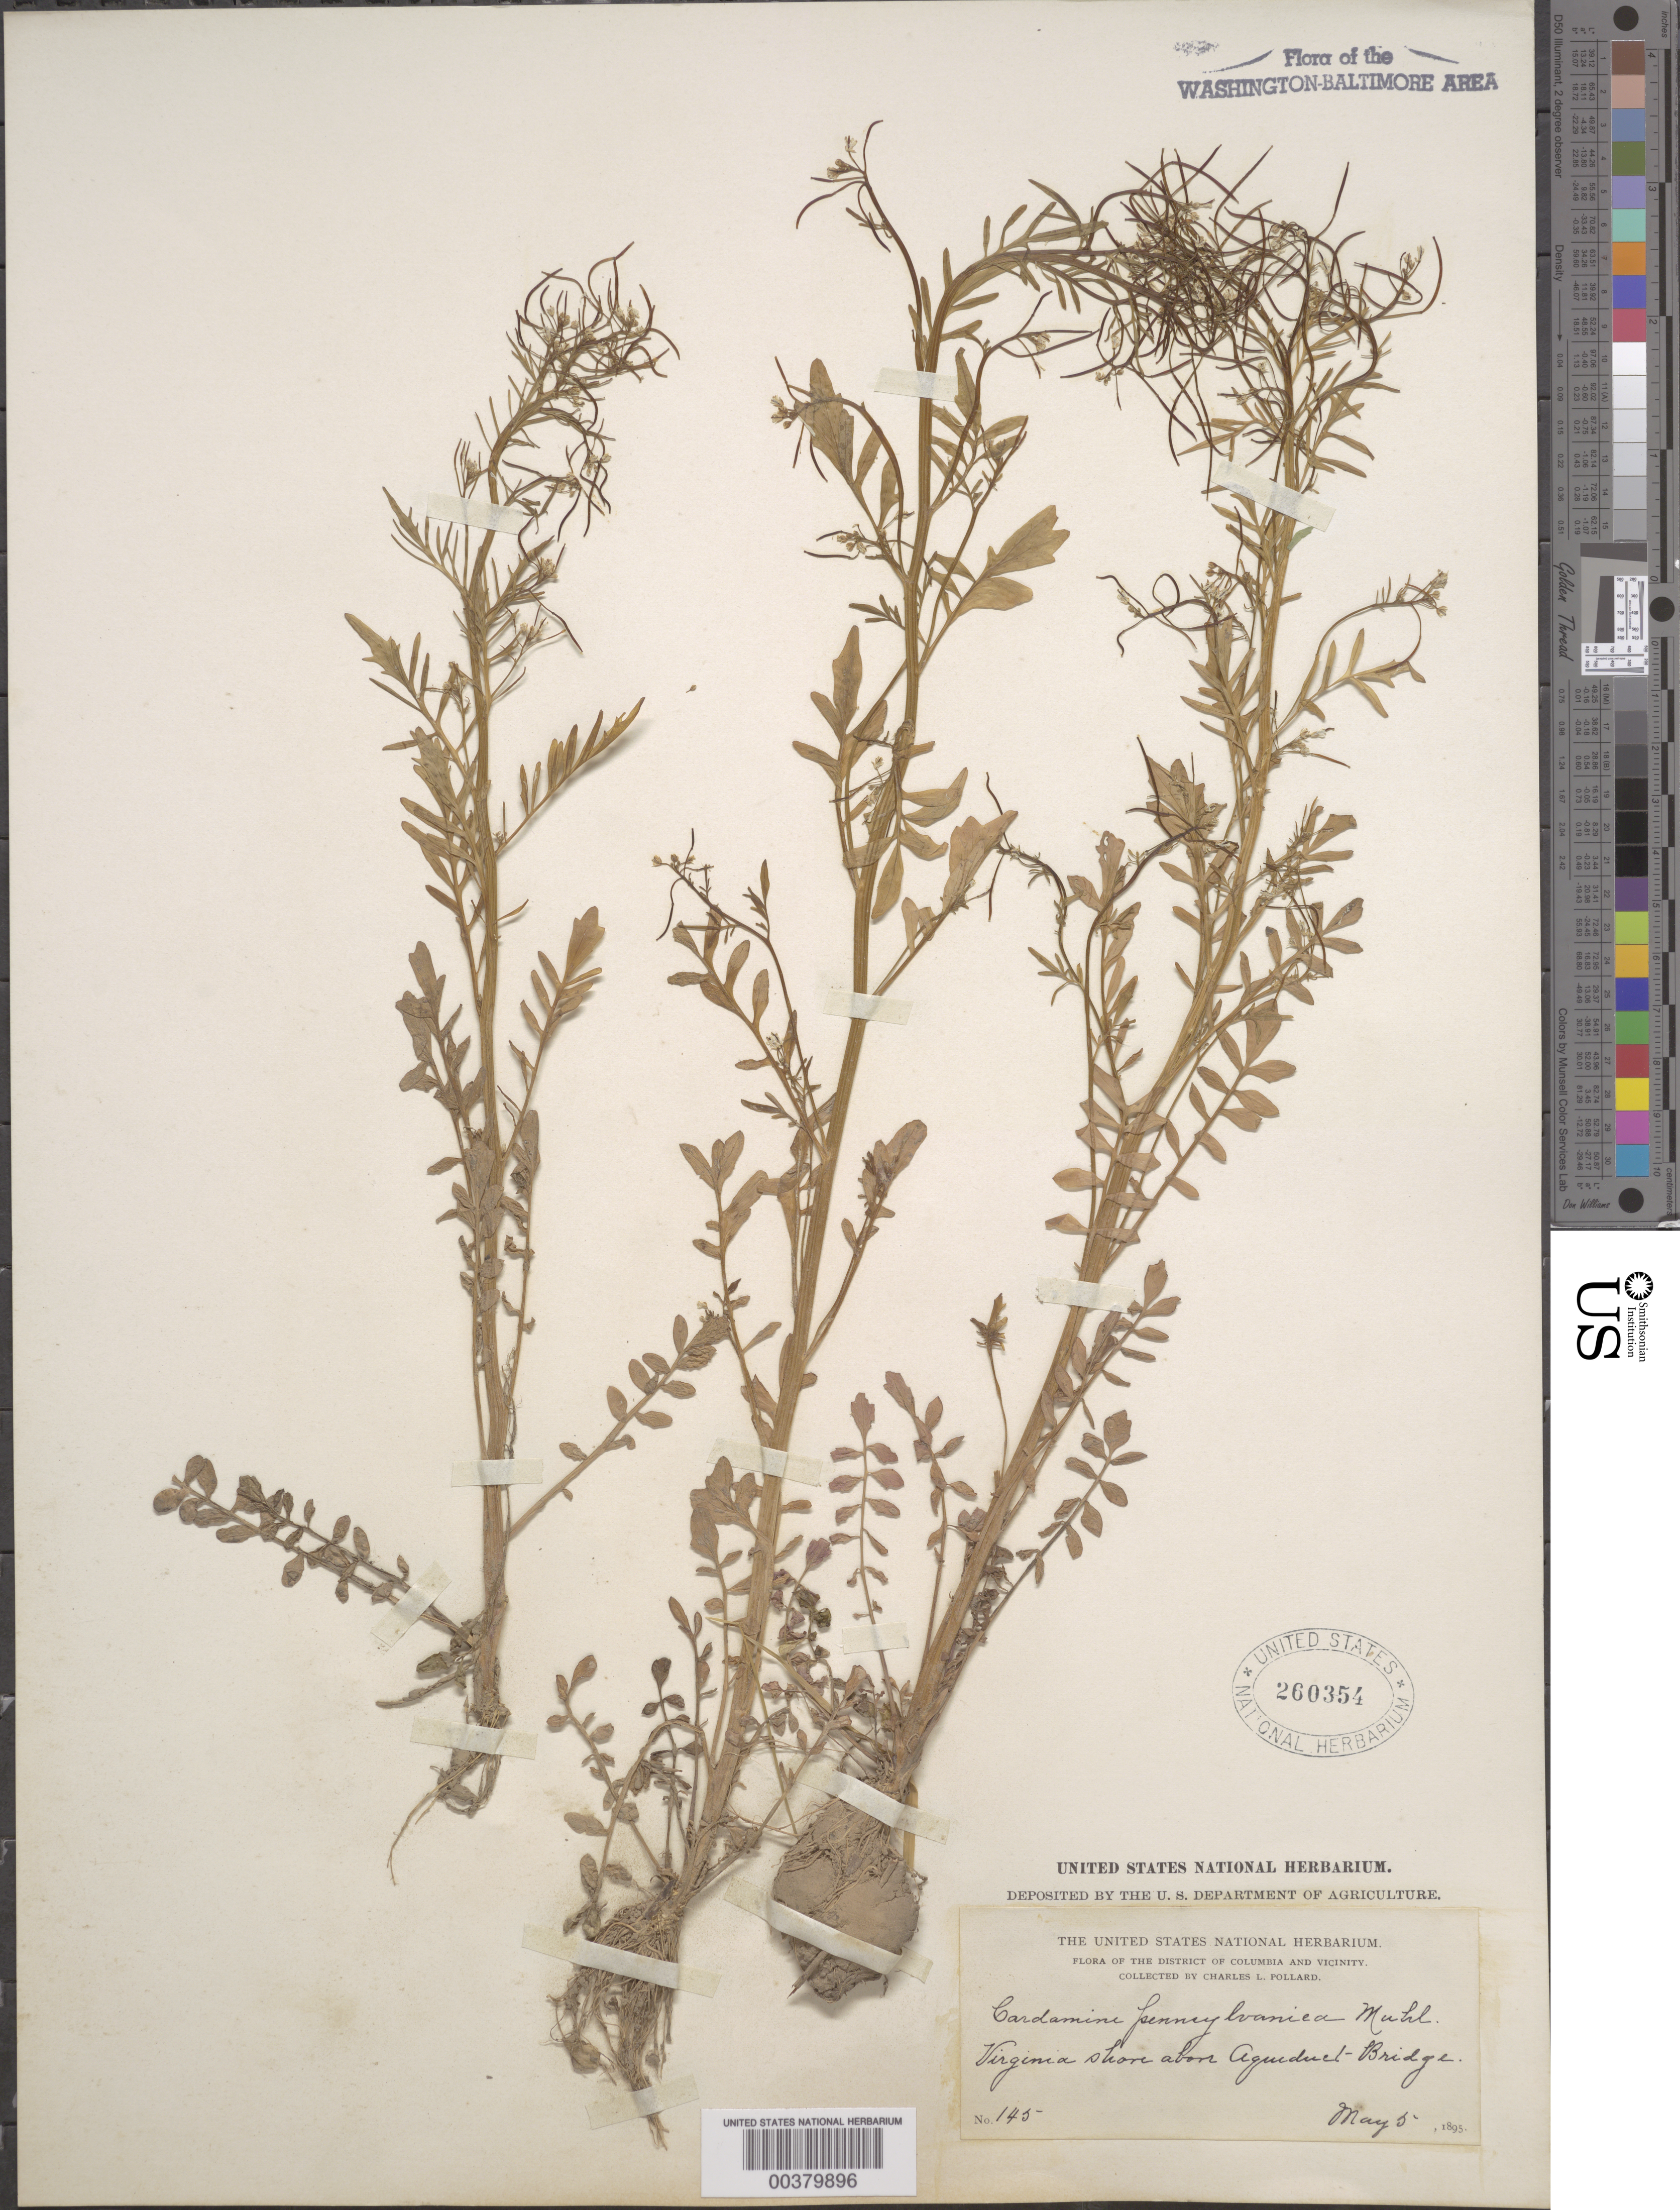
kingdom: Plantae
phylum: Tracheophyta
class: Magnoliopsida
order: Brassicales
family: Brassicaceae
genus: Cardamine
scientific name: Cardamine pensylvanica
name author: Muhl. ex Willd.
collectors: C. L. Pollard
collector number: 143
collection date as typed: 05 May 1895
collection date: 1895-05-05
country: United States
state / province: Virginia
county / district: Fairfax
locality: Potomac Banks above Aqueduct Bridge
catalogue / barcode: US 260354